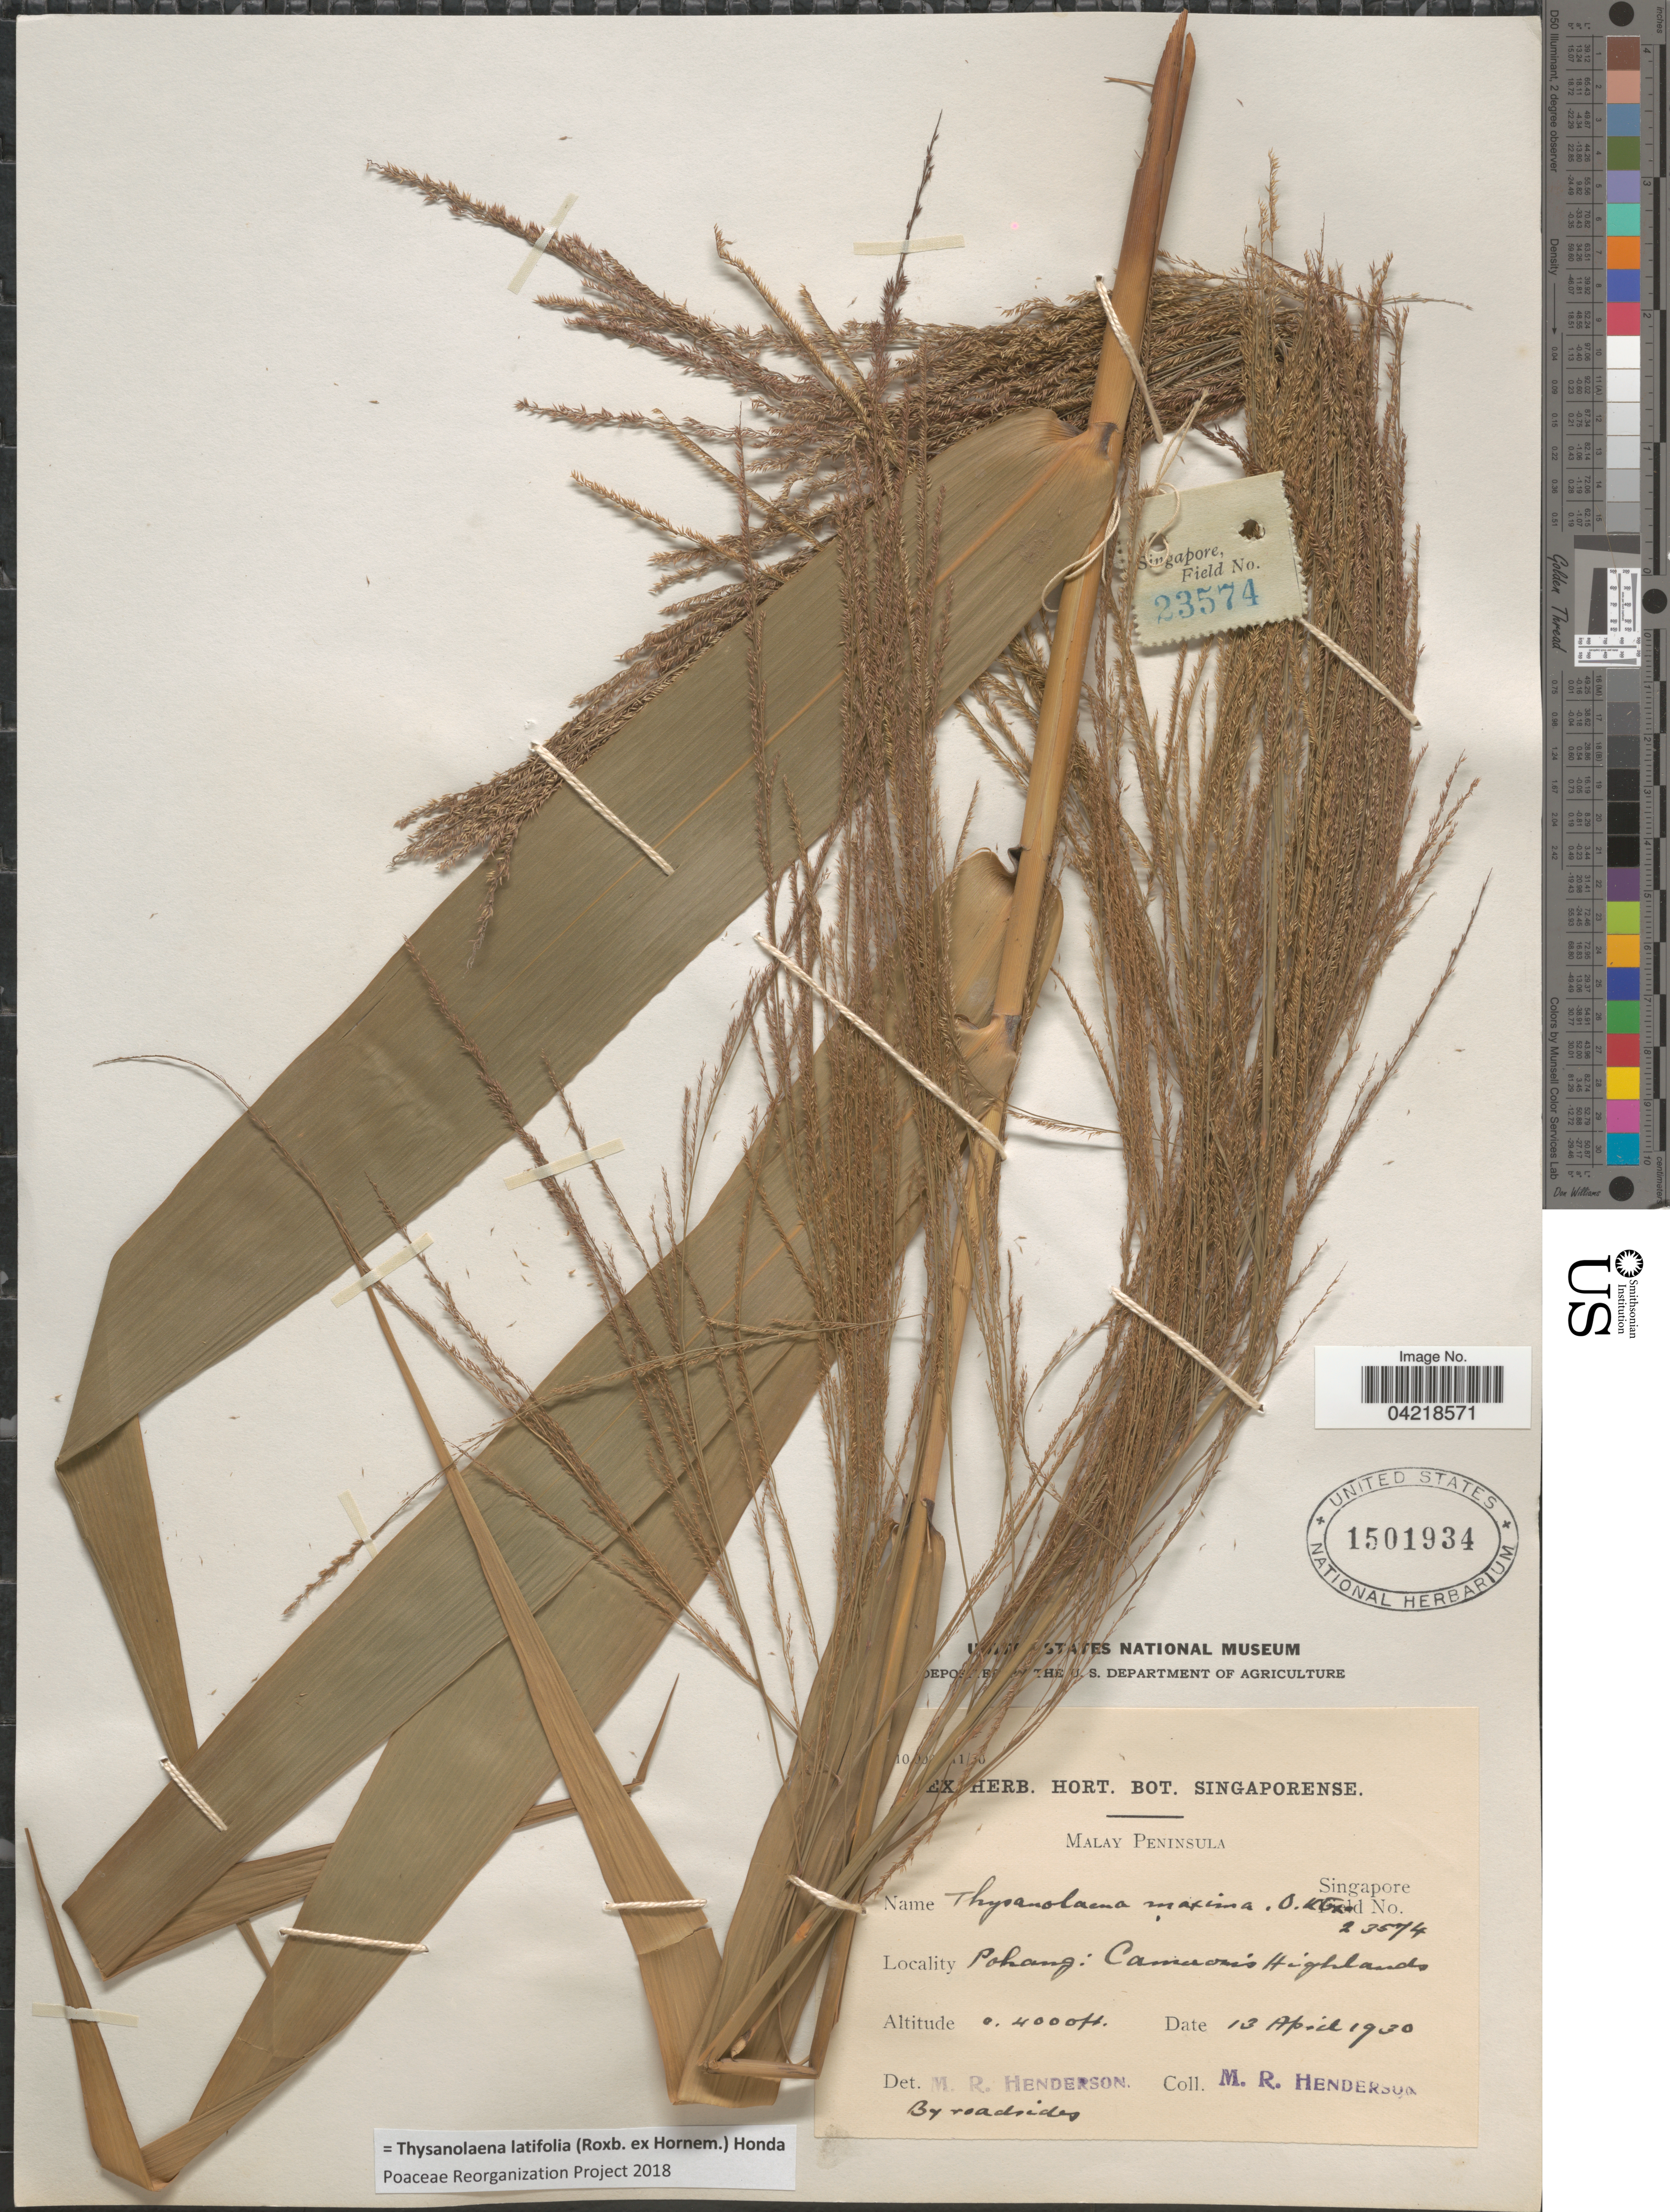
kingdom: Plantae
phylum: Tracheophyta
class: Liliopsida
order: Poales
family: Poaceae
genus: Thysanolaena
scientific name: Thysanolaena latifolia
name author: (Roxb. ex Hornem.) Honda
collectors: M. Henderson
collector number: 23574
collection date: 1930-04-13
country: Malaysia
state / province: Pahang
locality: Malay Peninsula. Cameron's Highlands.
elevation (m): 1219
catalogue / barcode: US 1501934